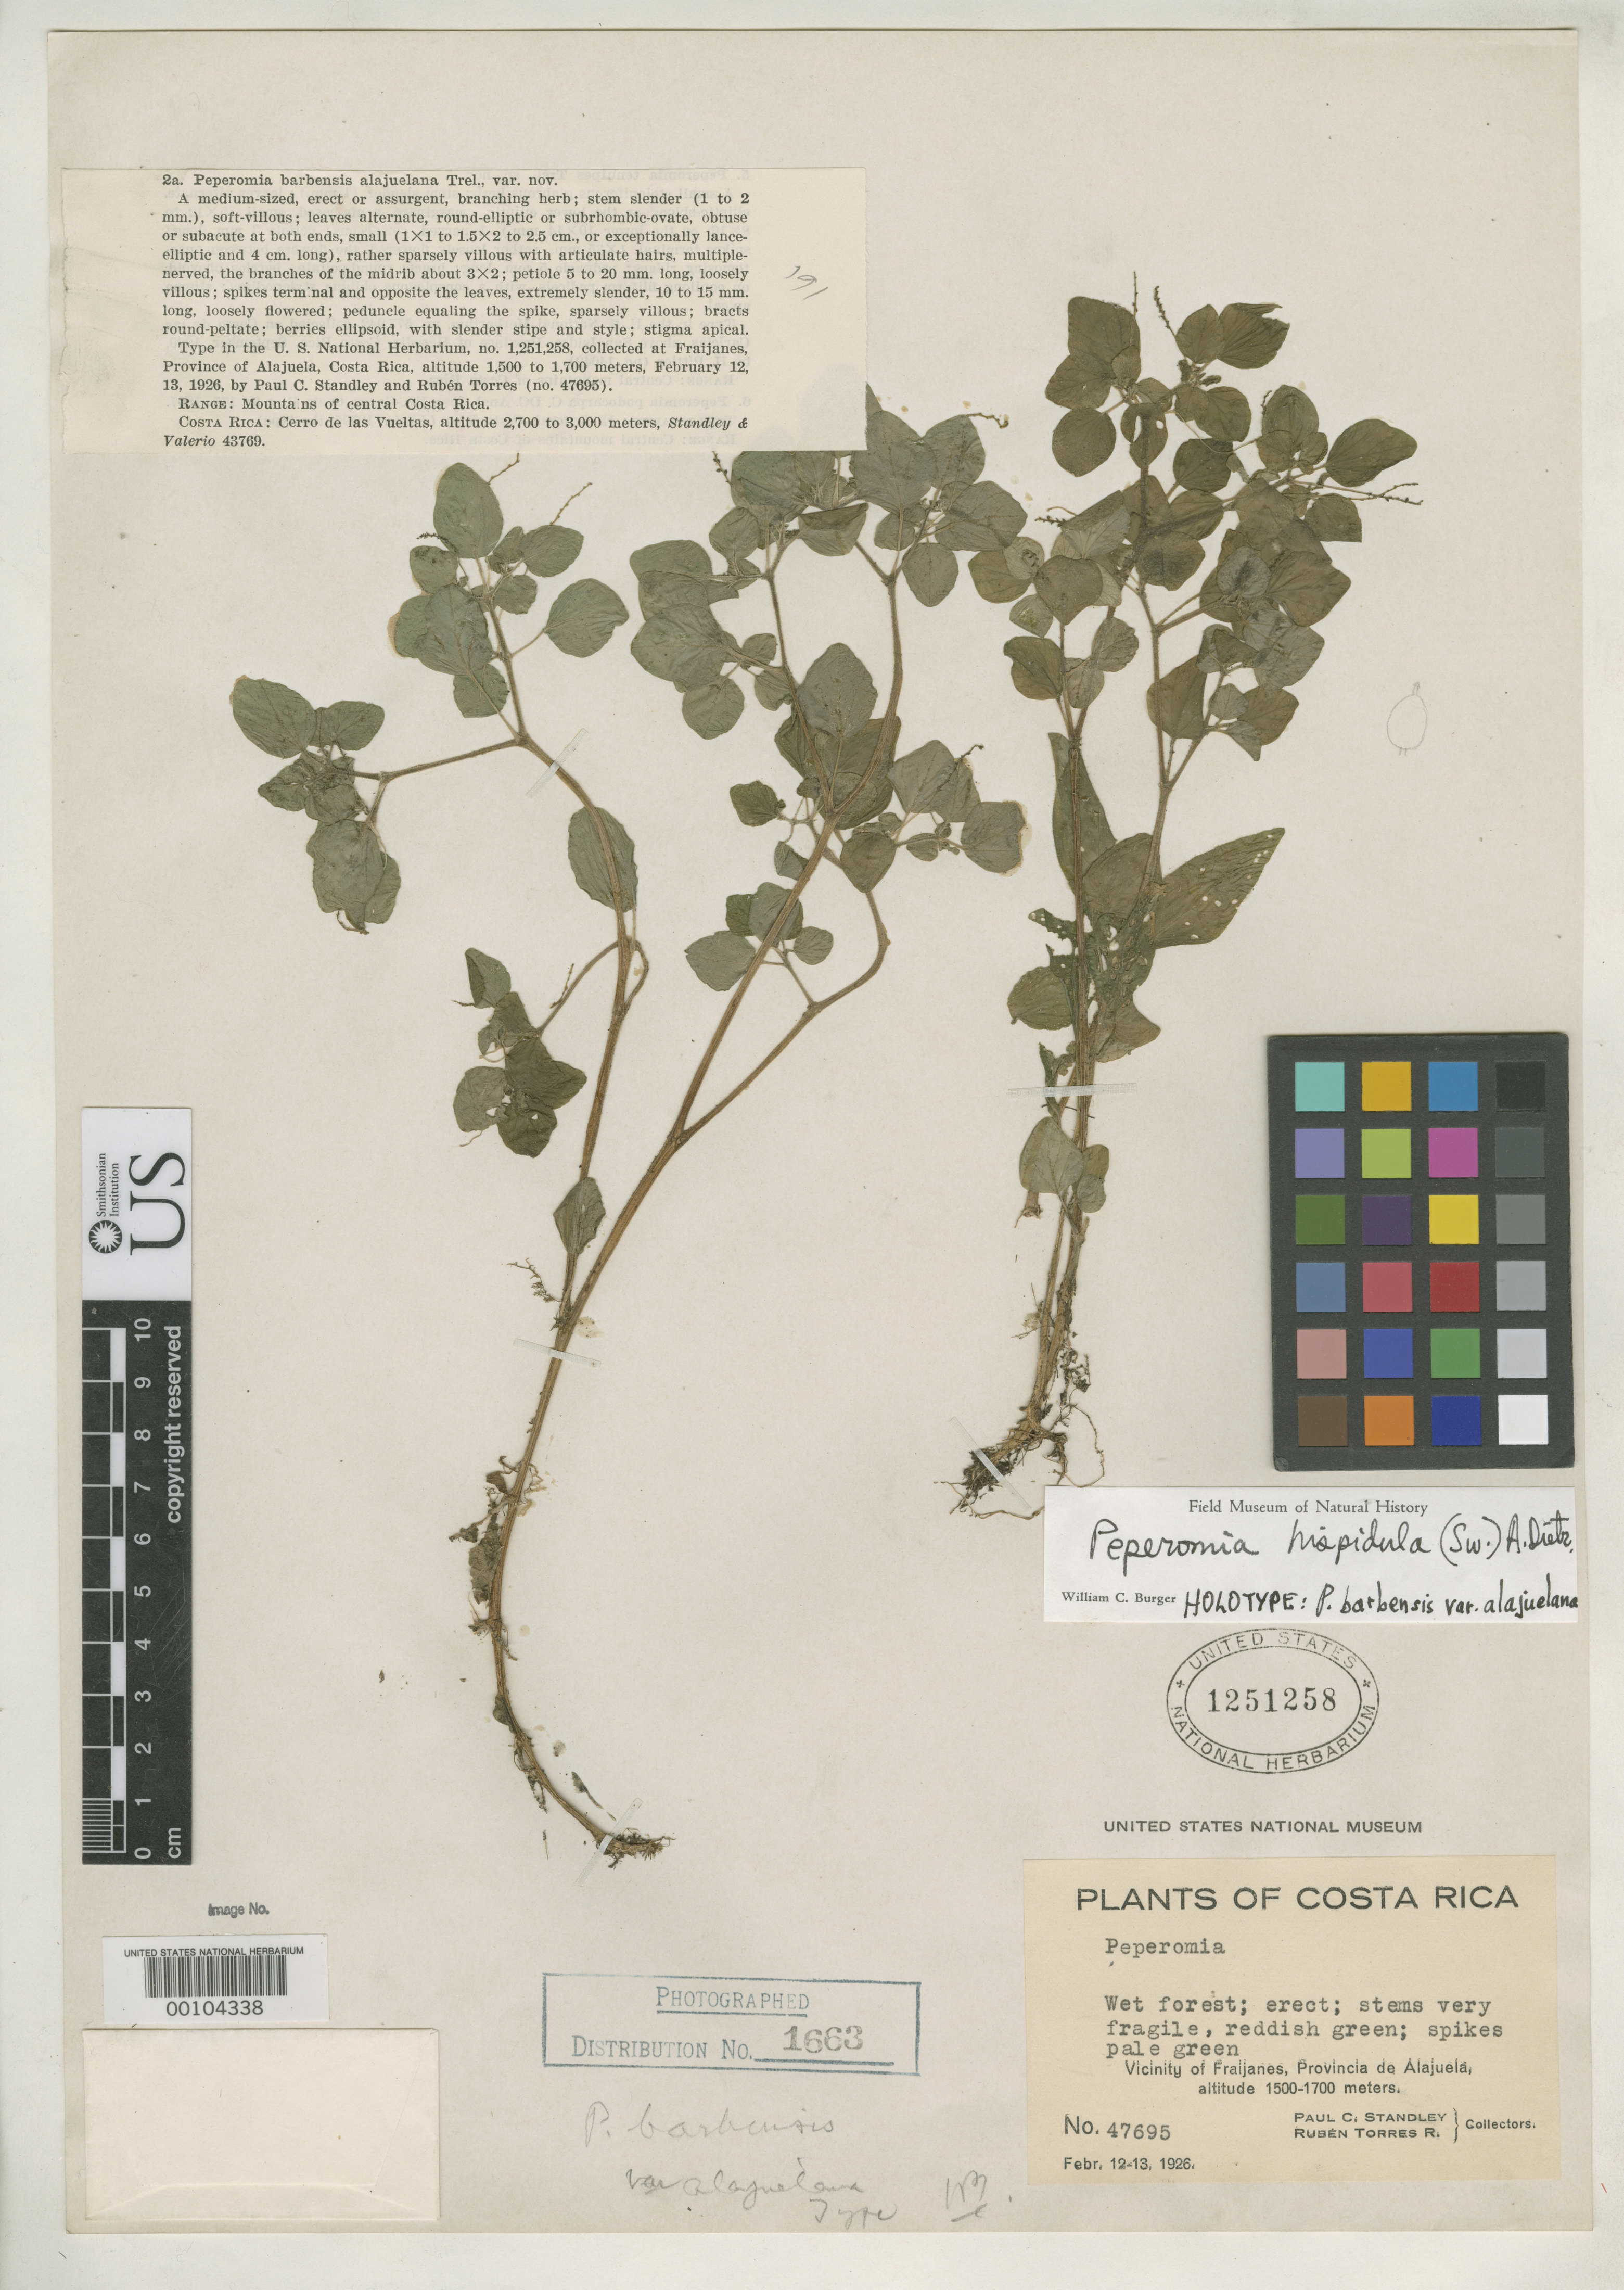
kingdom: Plantae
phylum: Tracheophyta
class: Magnoliopsida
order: Piperales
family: Piperaceae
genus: Peperomia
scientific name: Peperomia barbensis var. alajuelana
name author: Trel.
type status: Holotype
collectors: P. C. Standley & R. Torres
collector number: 47695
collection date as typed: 12 Feb 1926 and 13 Feb 1926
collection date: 1926-02-12,1926-02-13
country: Costa Rica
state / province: Alajuela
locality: Fraijanes vicinity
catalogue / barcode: US 1251258